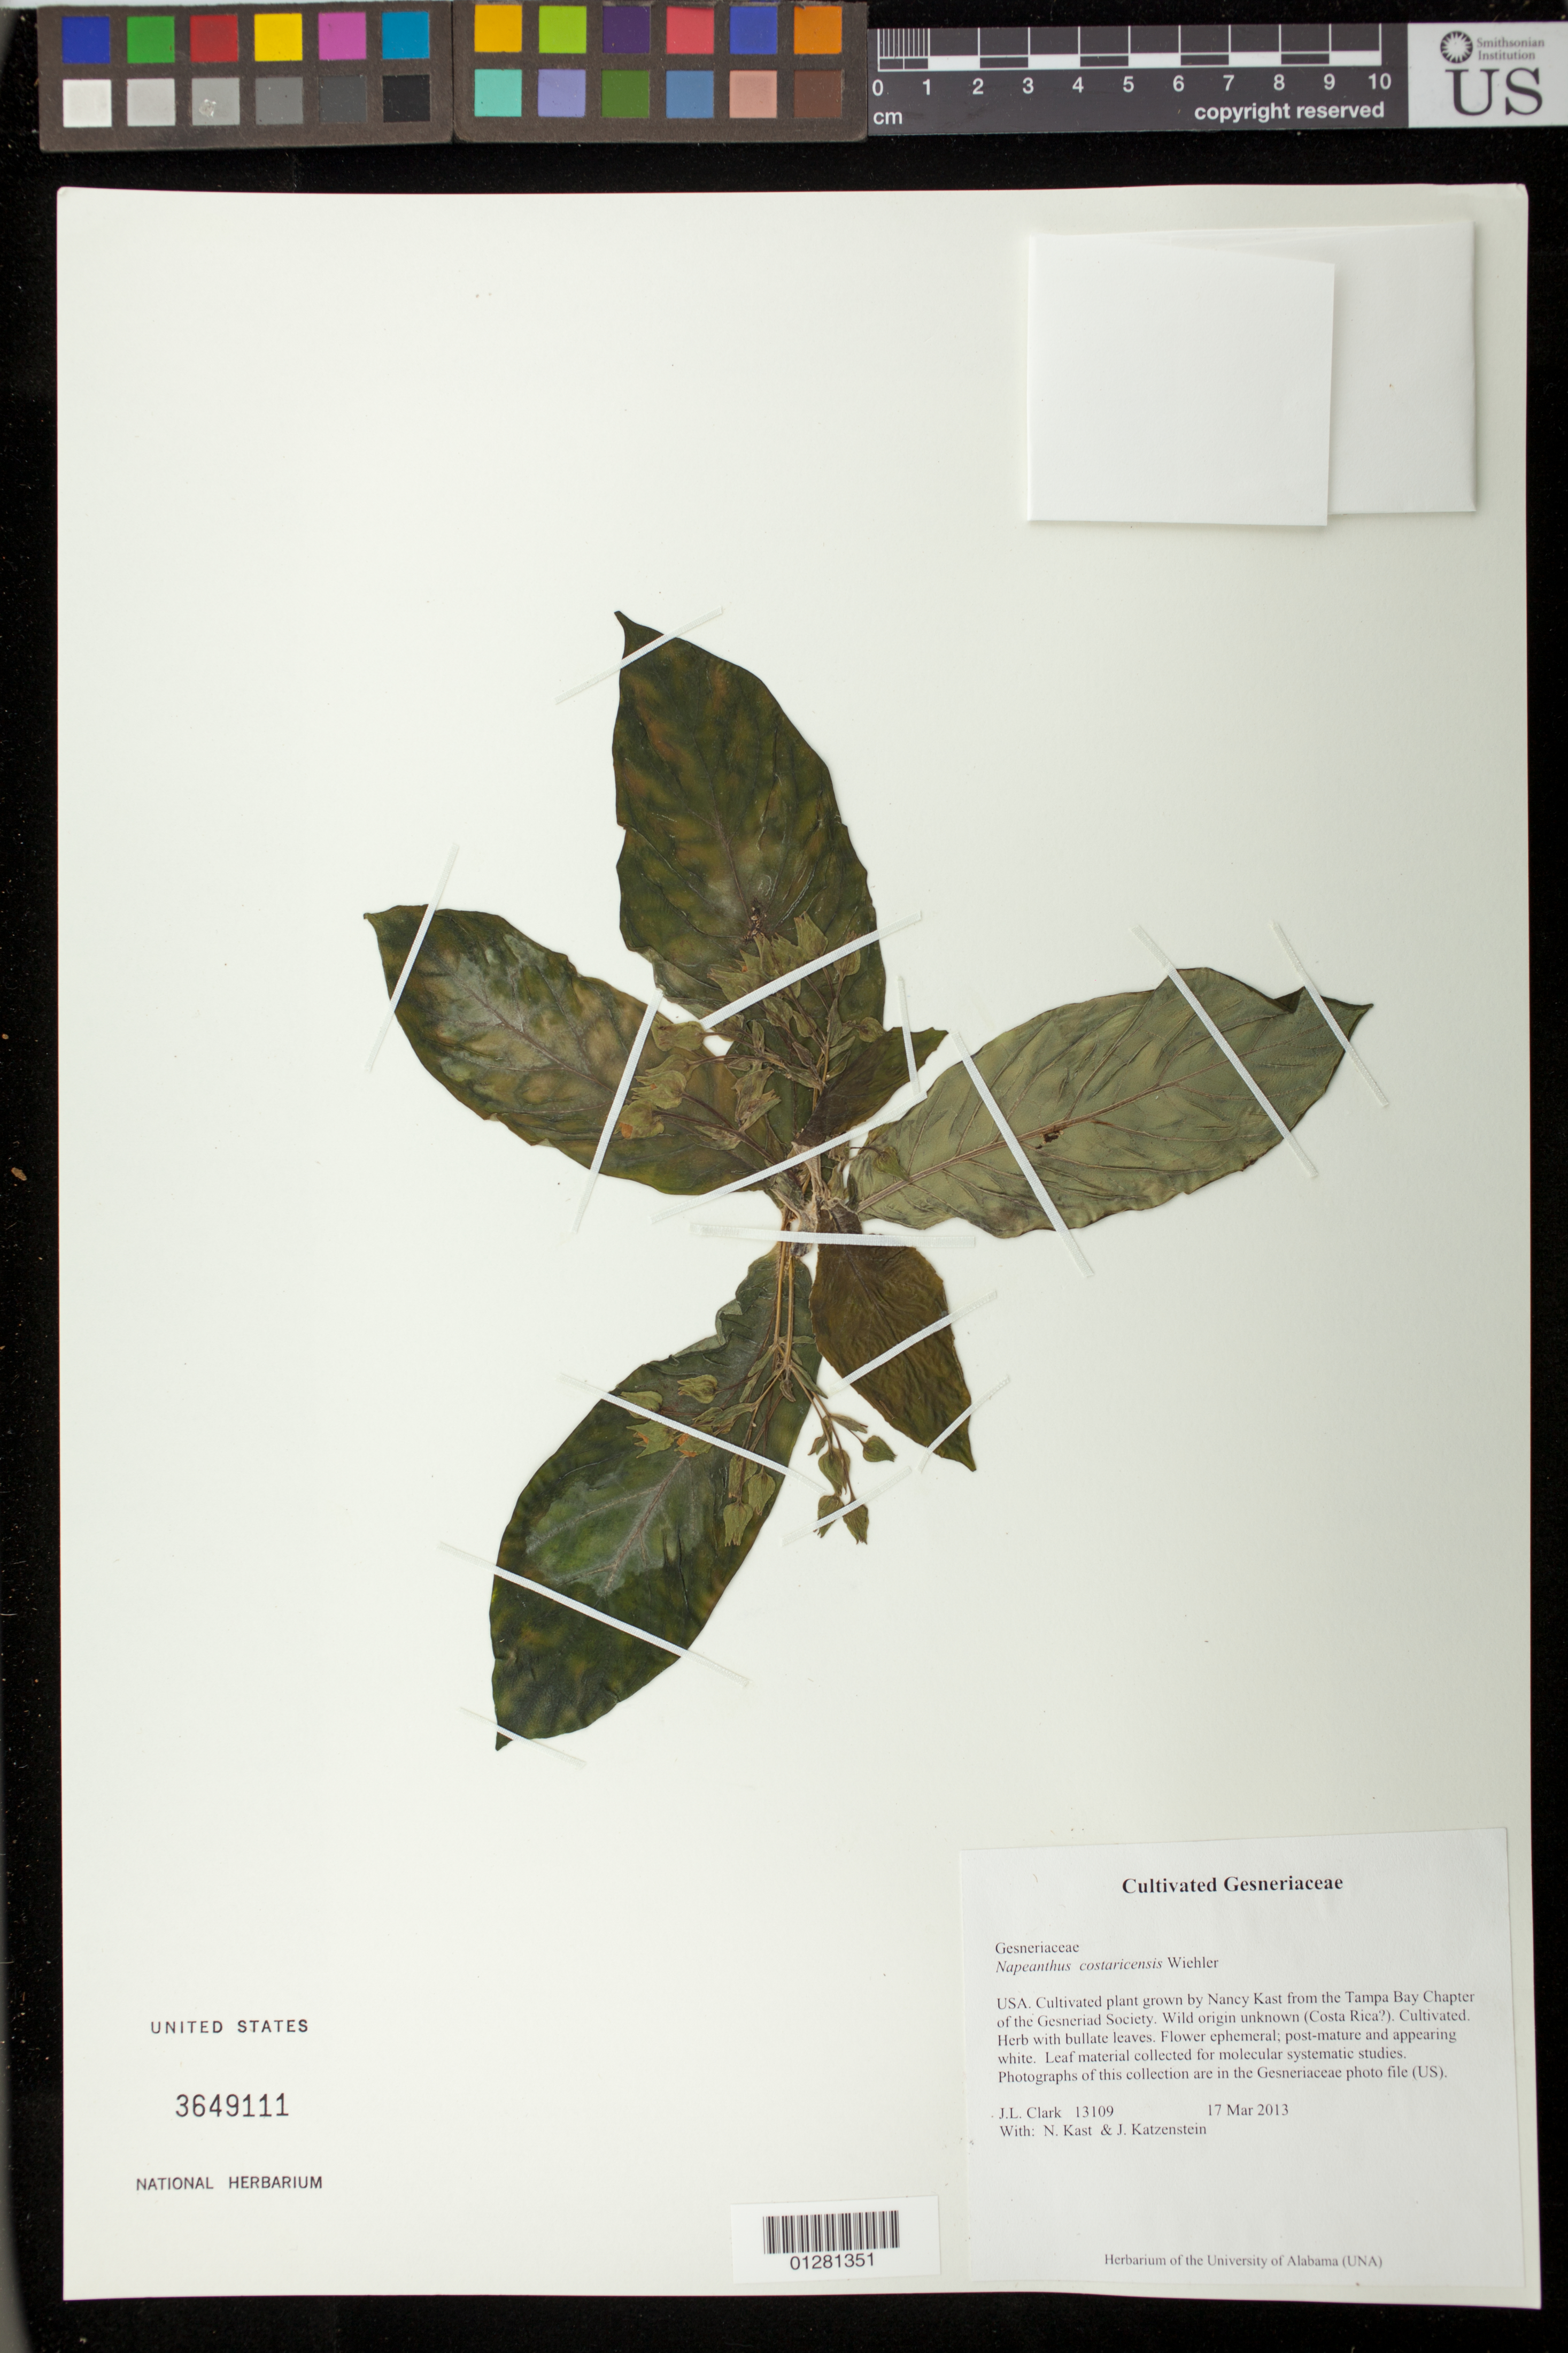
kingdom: Plantae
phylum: Tracheophyta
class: Magnoliopsida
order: Lamiales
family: Gesneriaceae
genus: Napeanthus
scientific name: Napeanthus bracteatus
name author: C.V. Morton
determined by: Skog, Laurence E.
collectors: J. L. Clark, N. Kast & J. Katzenstein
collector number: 13109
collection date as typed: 17 Mar 2013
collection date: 2013-03-17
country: United States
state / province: Florida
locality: Cultivated plant grown by Nancy Kast from the Tampa Bay Chapter of the Gesneriad Society.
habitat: Cultivated. Herb.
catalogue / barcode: US 3649111